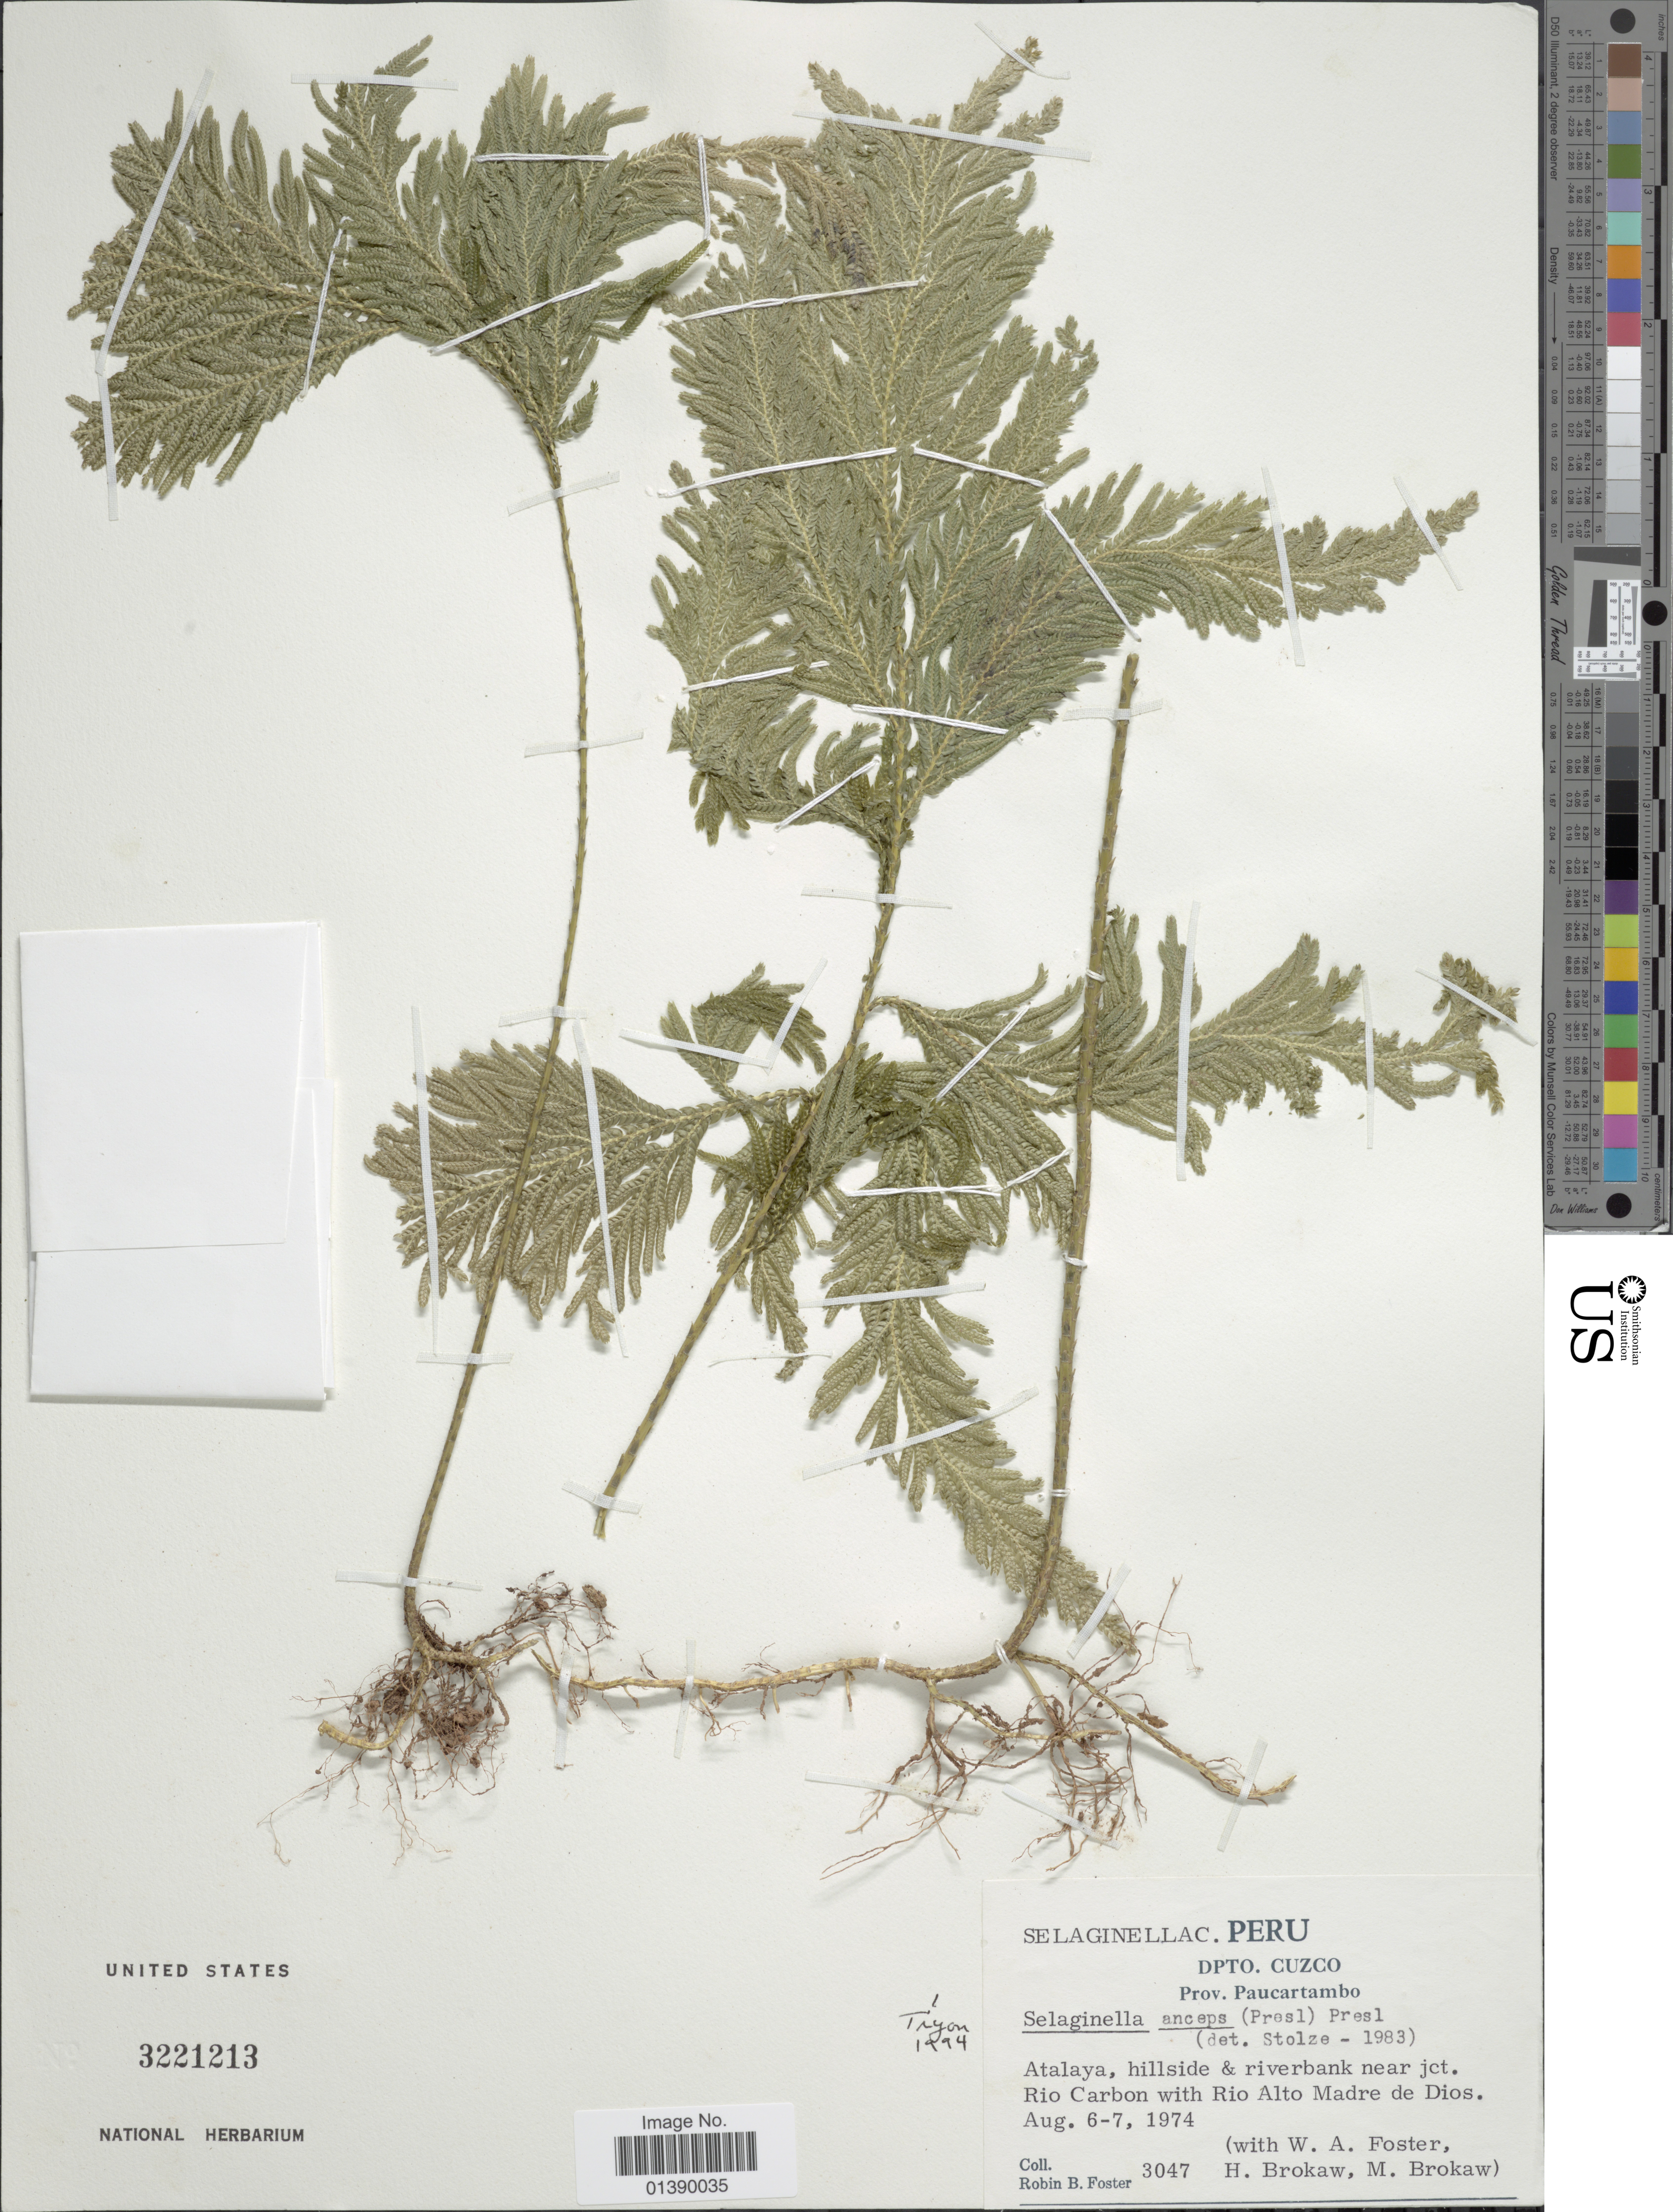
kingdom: Plantae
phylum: Tracheophyta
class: Lycopodiopsida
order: Selaginellales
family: Selaginellaceae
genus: Selaginella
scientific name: Selaginella anceps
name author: (C. Presl)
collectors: R. B. Foster, W. Foster, H. Brokaw & M. Brokaw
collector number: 3047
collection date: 1974-08-06/1974-08-07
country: Peru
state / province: Cusco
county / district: Paucartambo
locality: Atalaya, hillside & riverbank near jct. Rio Carbon with Rio Alto Madre de Dios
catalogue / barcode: US 3221213